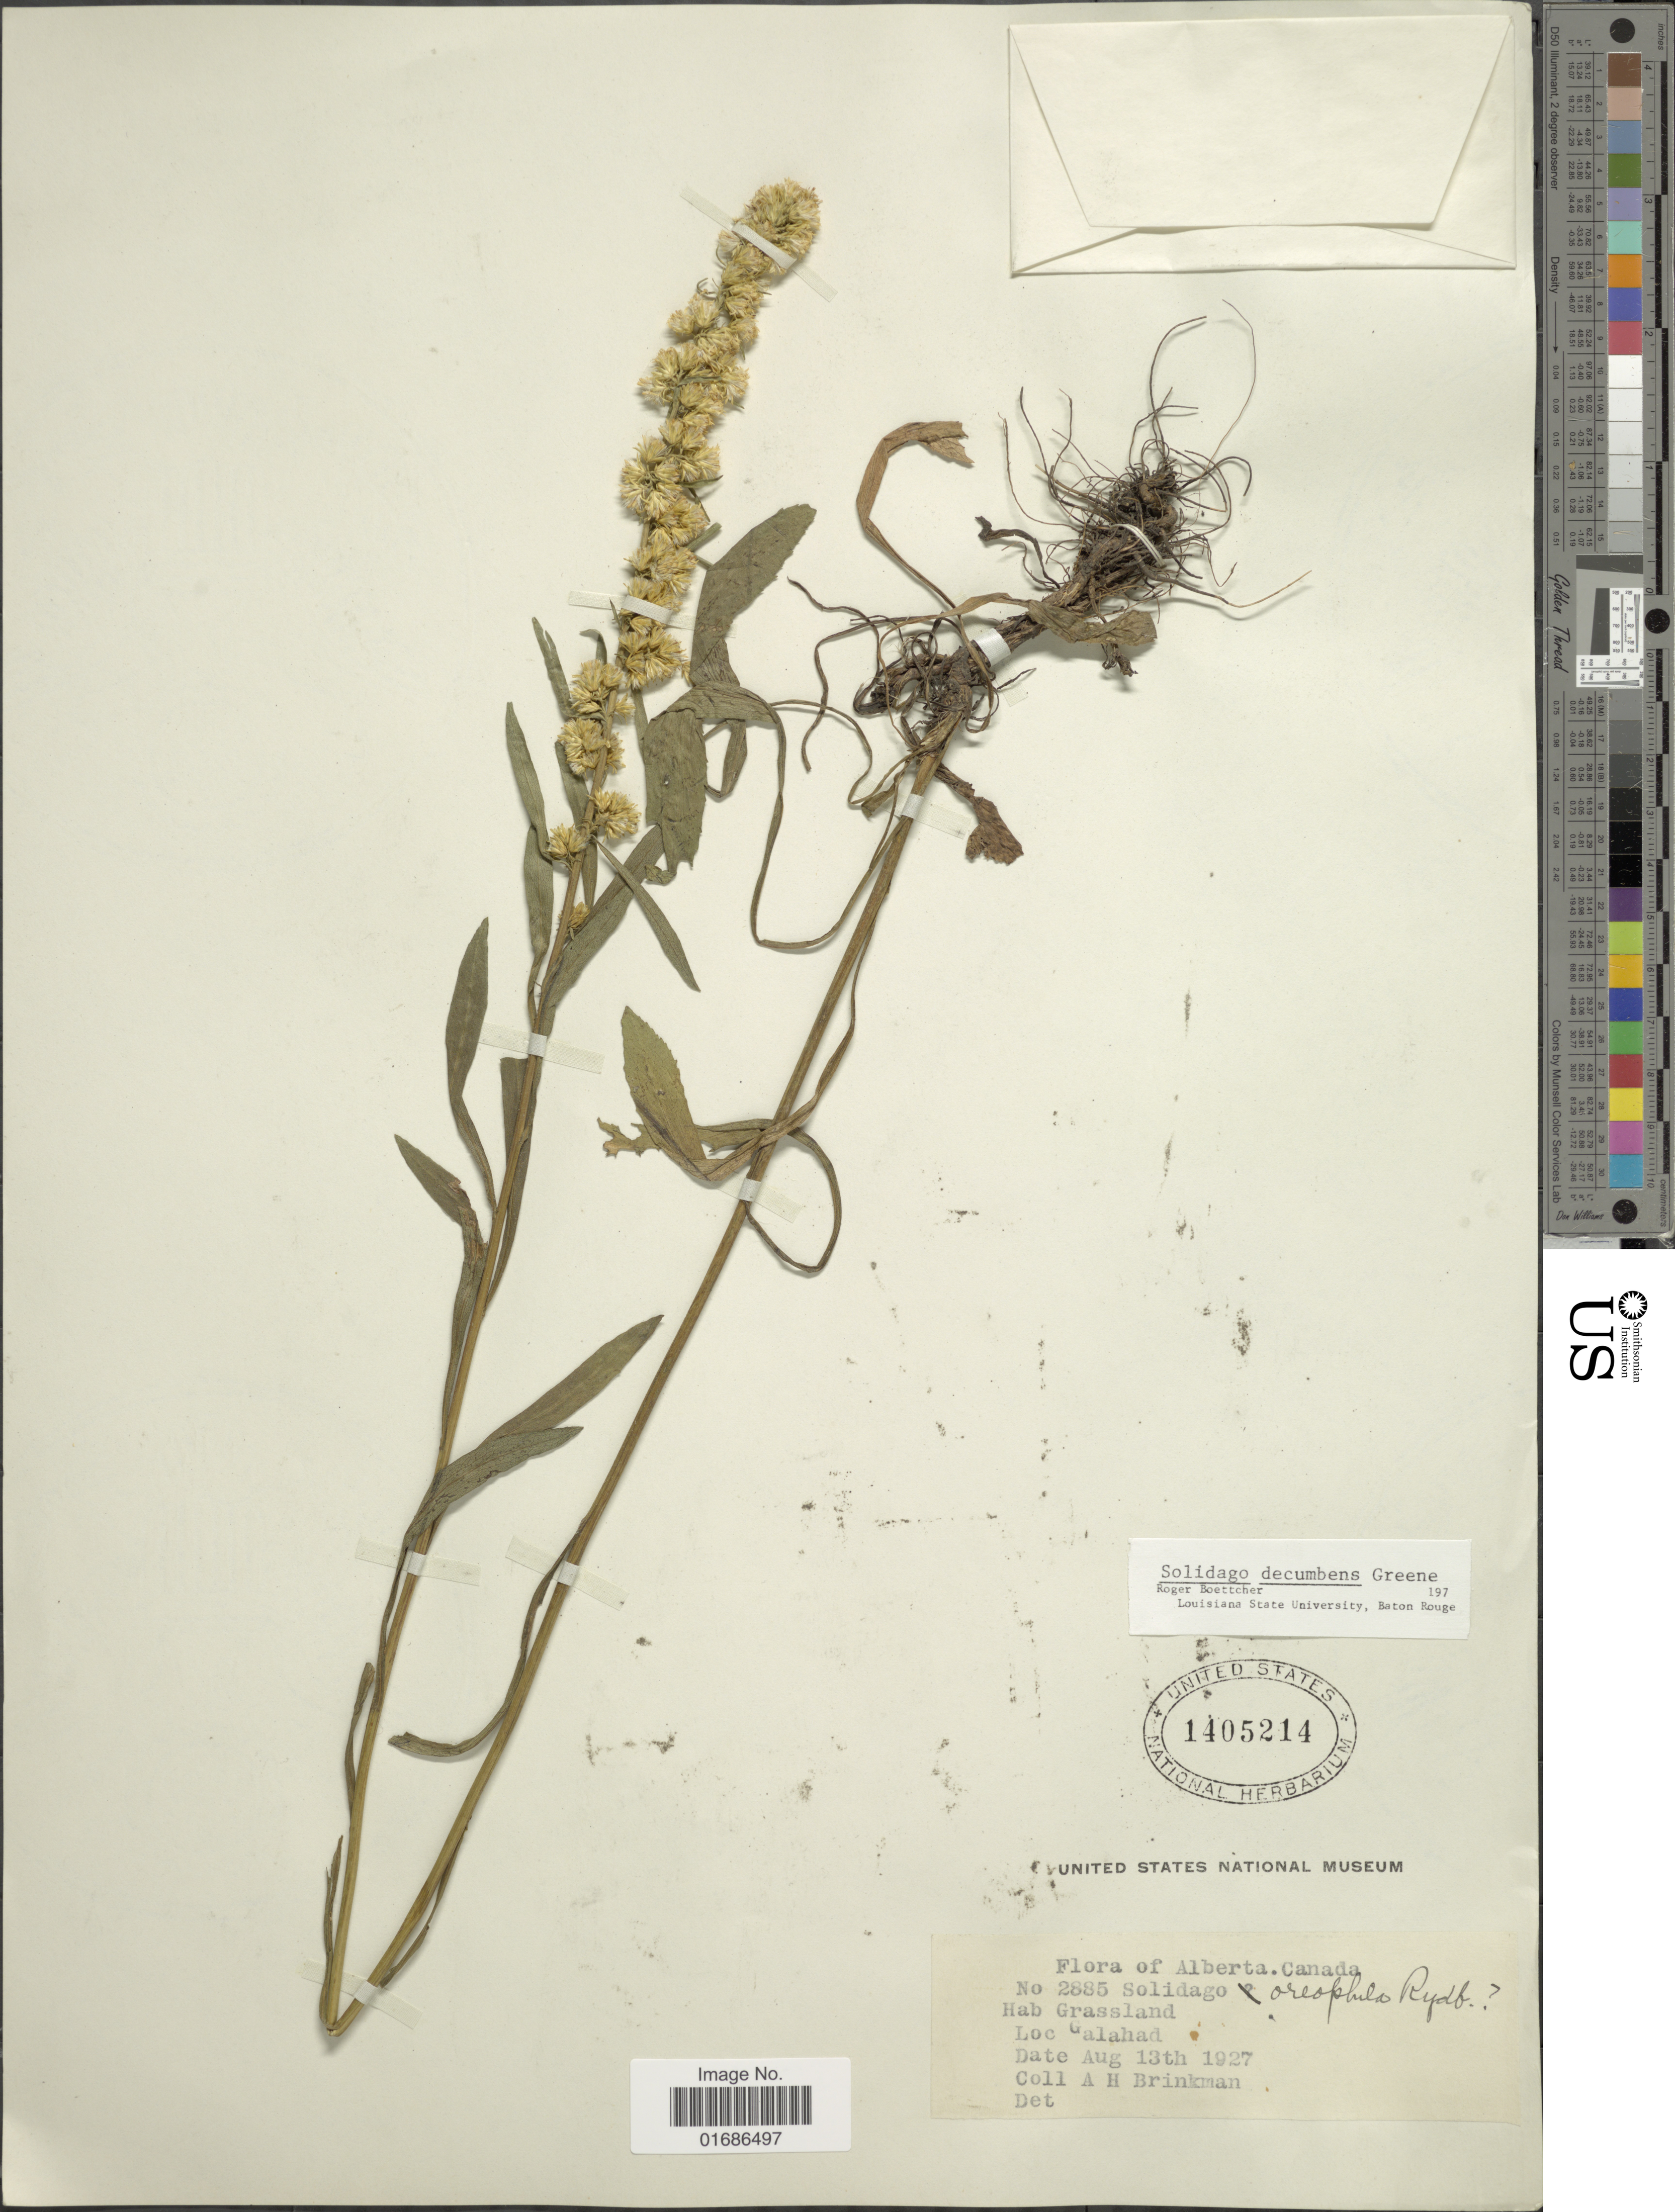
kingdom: Plantae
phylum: Tracheophyta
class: Magnoliopsida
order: Asterales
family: Asteraceae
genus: Solidago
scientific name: Solidago decumbens var. oreophila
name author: (Rydb.) Fernald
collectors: A. Brinkman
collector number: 2885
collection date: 1927-08-13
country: Canada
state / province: Alberta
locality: Galahad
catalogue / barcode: US 1405214